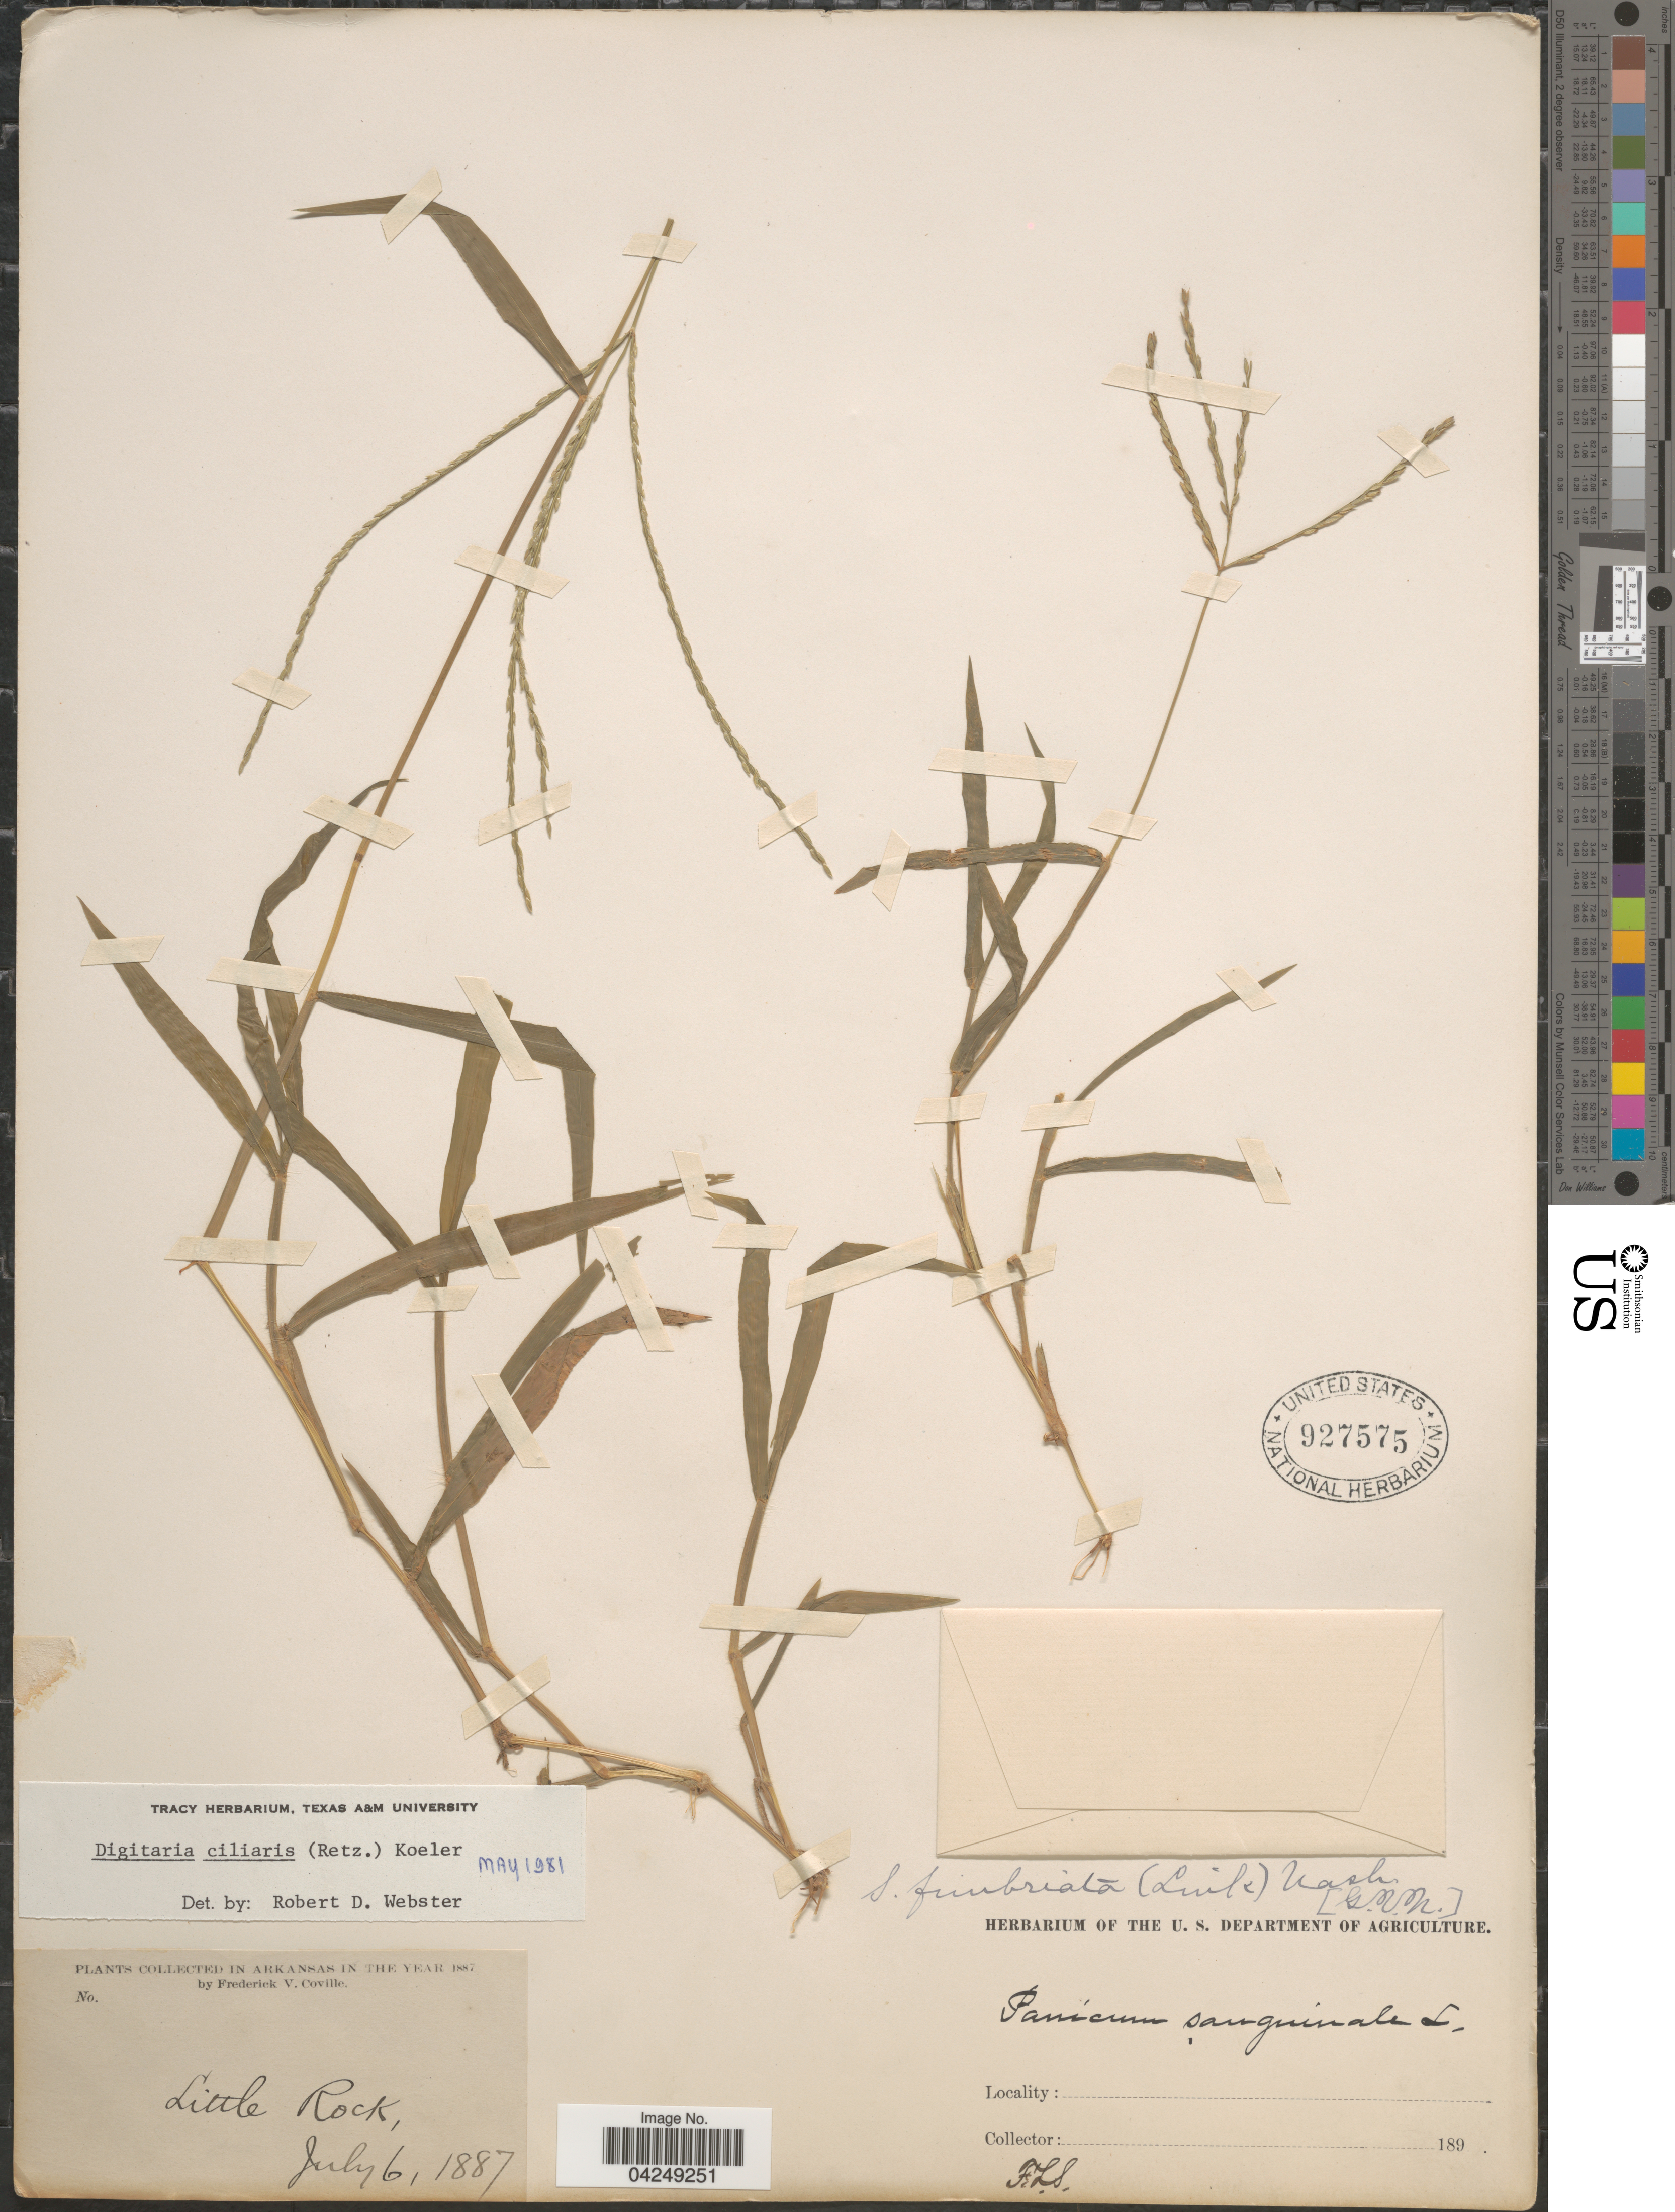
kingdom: Plantae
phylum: Tracheophyta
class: Liliopsida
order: Poales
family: Poaceae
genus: Digitaria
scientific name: Digitaria ciliaris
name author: (Retz.) Koeler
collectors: F. V. Coville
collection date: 1887-07-06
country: United States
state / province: Arkansas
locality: Little Rock.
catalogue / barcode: US 927575